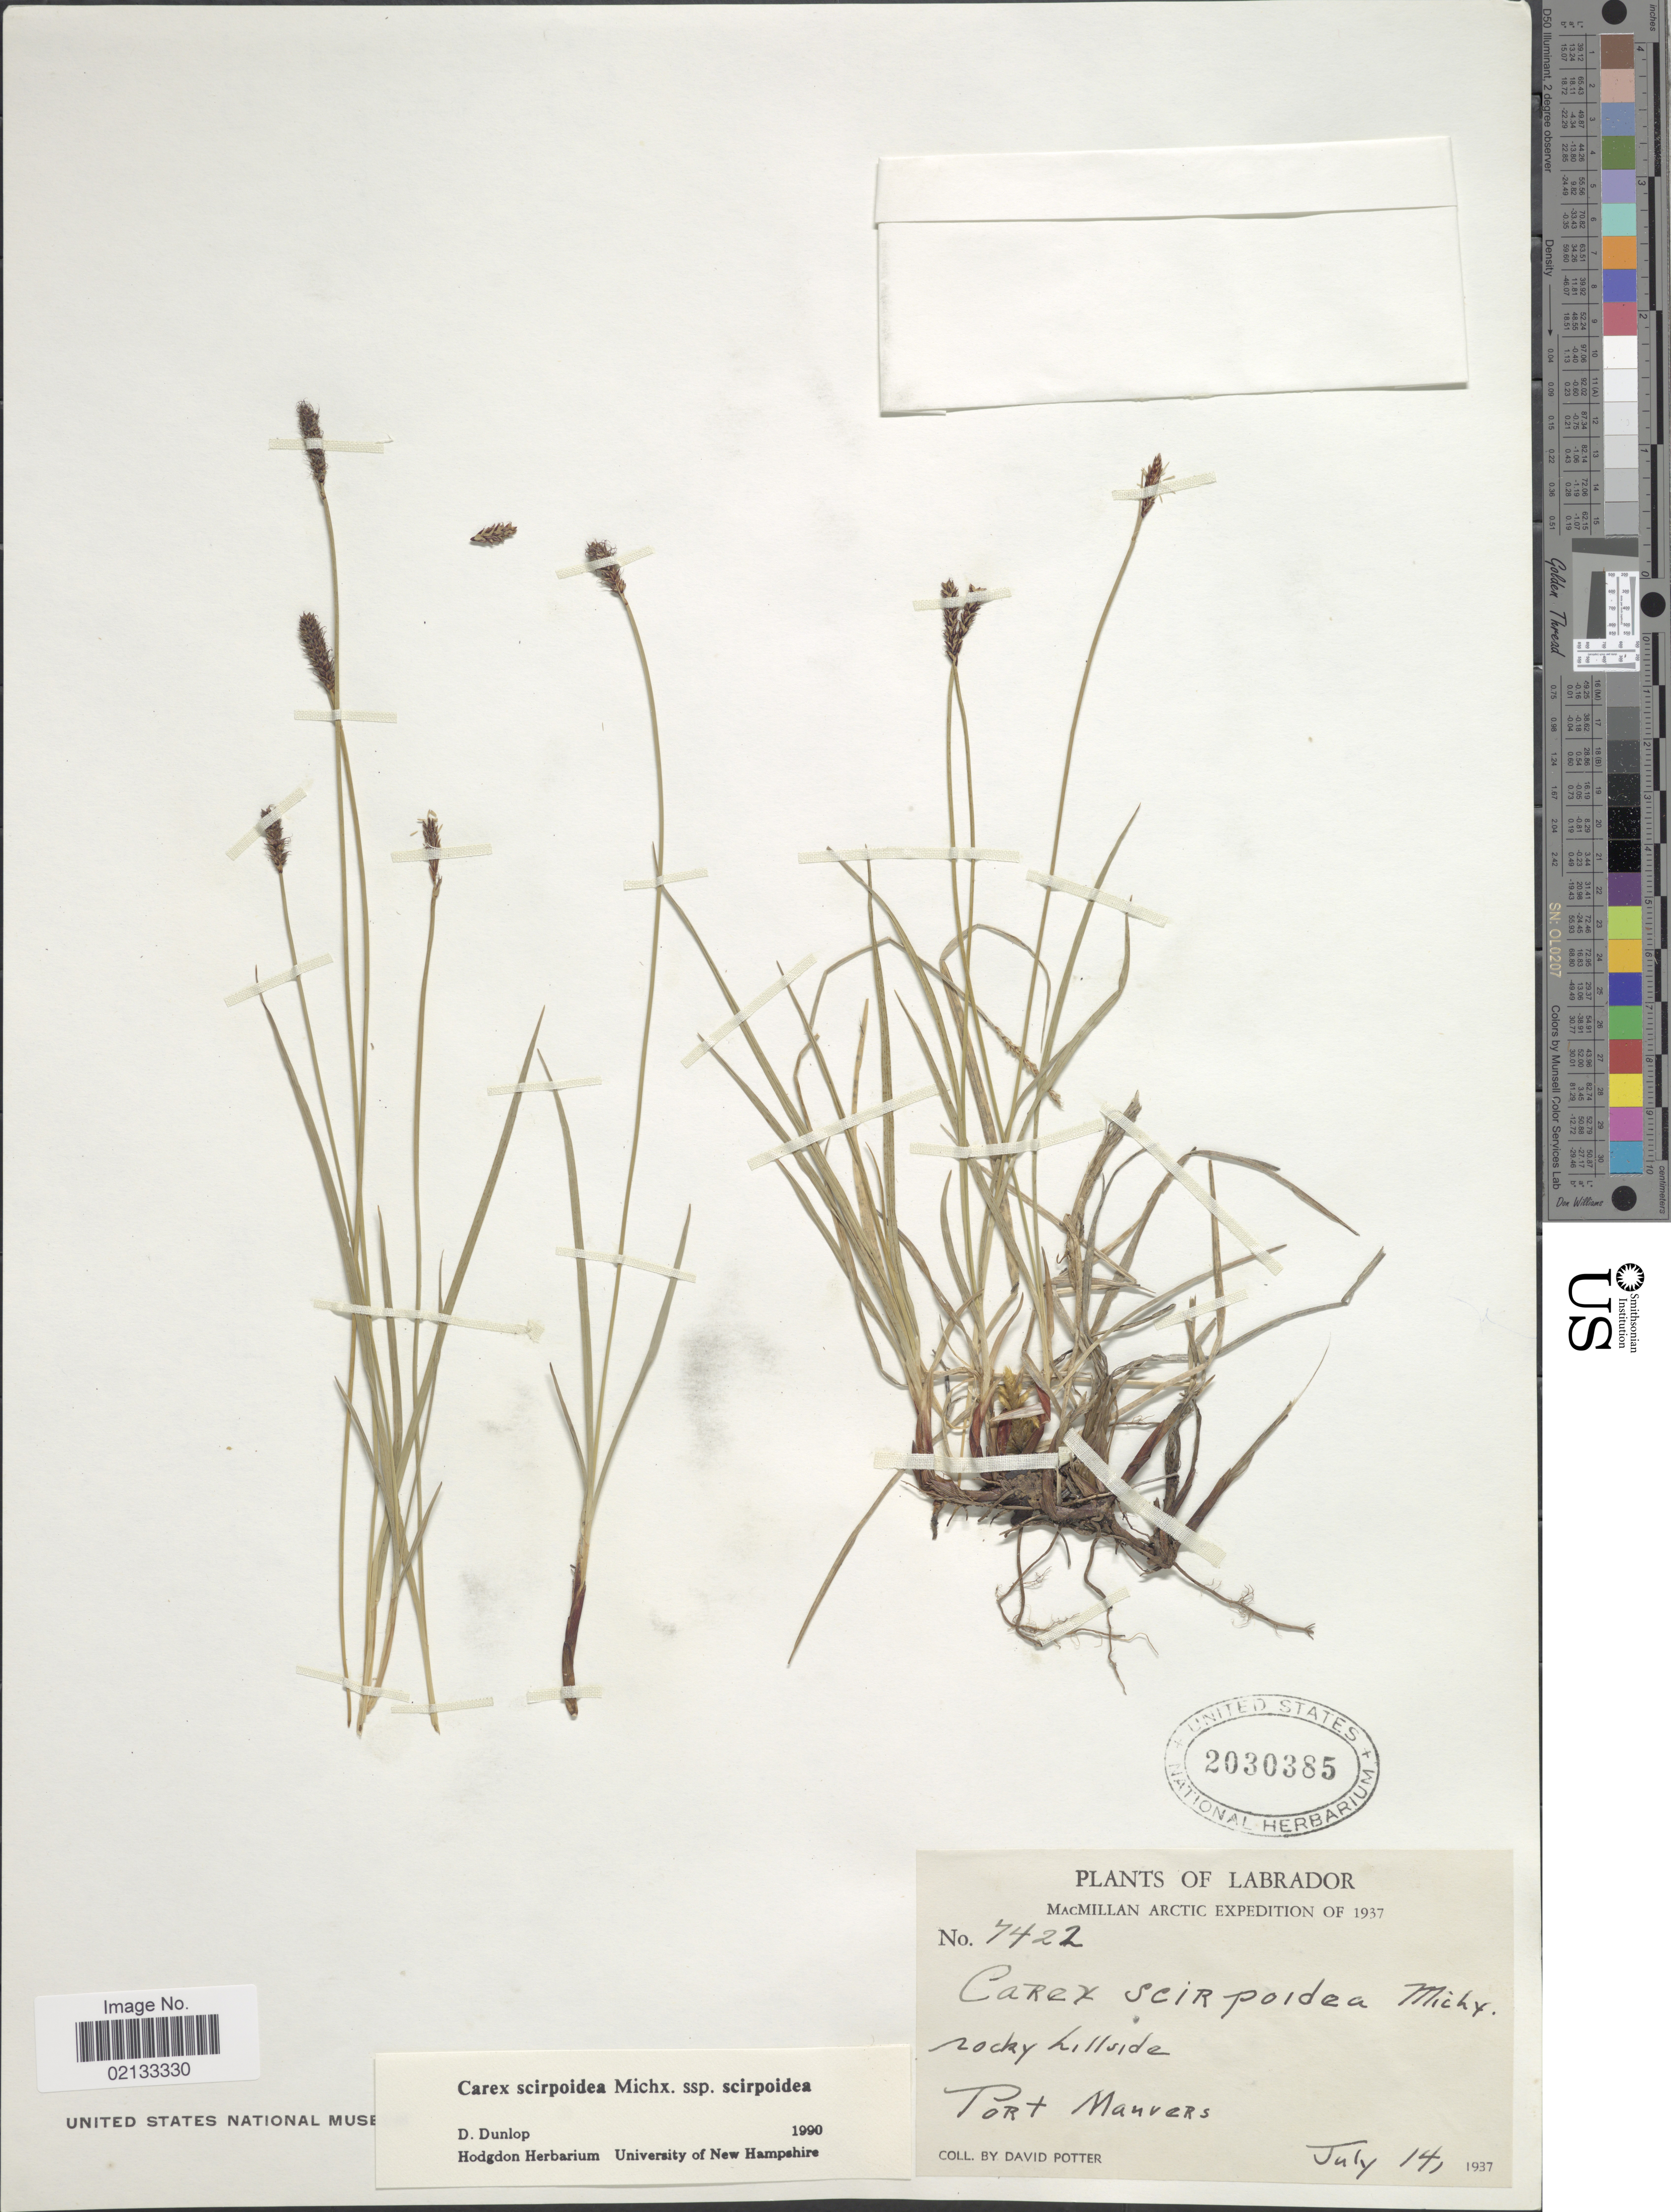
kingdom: Plantae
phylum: Tracheophyta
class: Liliopsida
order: Poales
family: Cyperaceae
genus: Carex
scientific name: Carex scirpoidea subsp. scirpoidea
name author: Michx.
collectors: D. Potter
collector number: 7422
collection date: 1937-07-14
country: Canada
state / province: Newfoundland and Labrador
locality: Labrador, MacMillan Arctic, rocky hillside, Port Manvers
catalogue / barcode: US 2030385